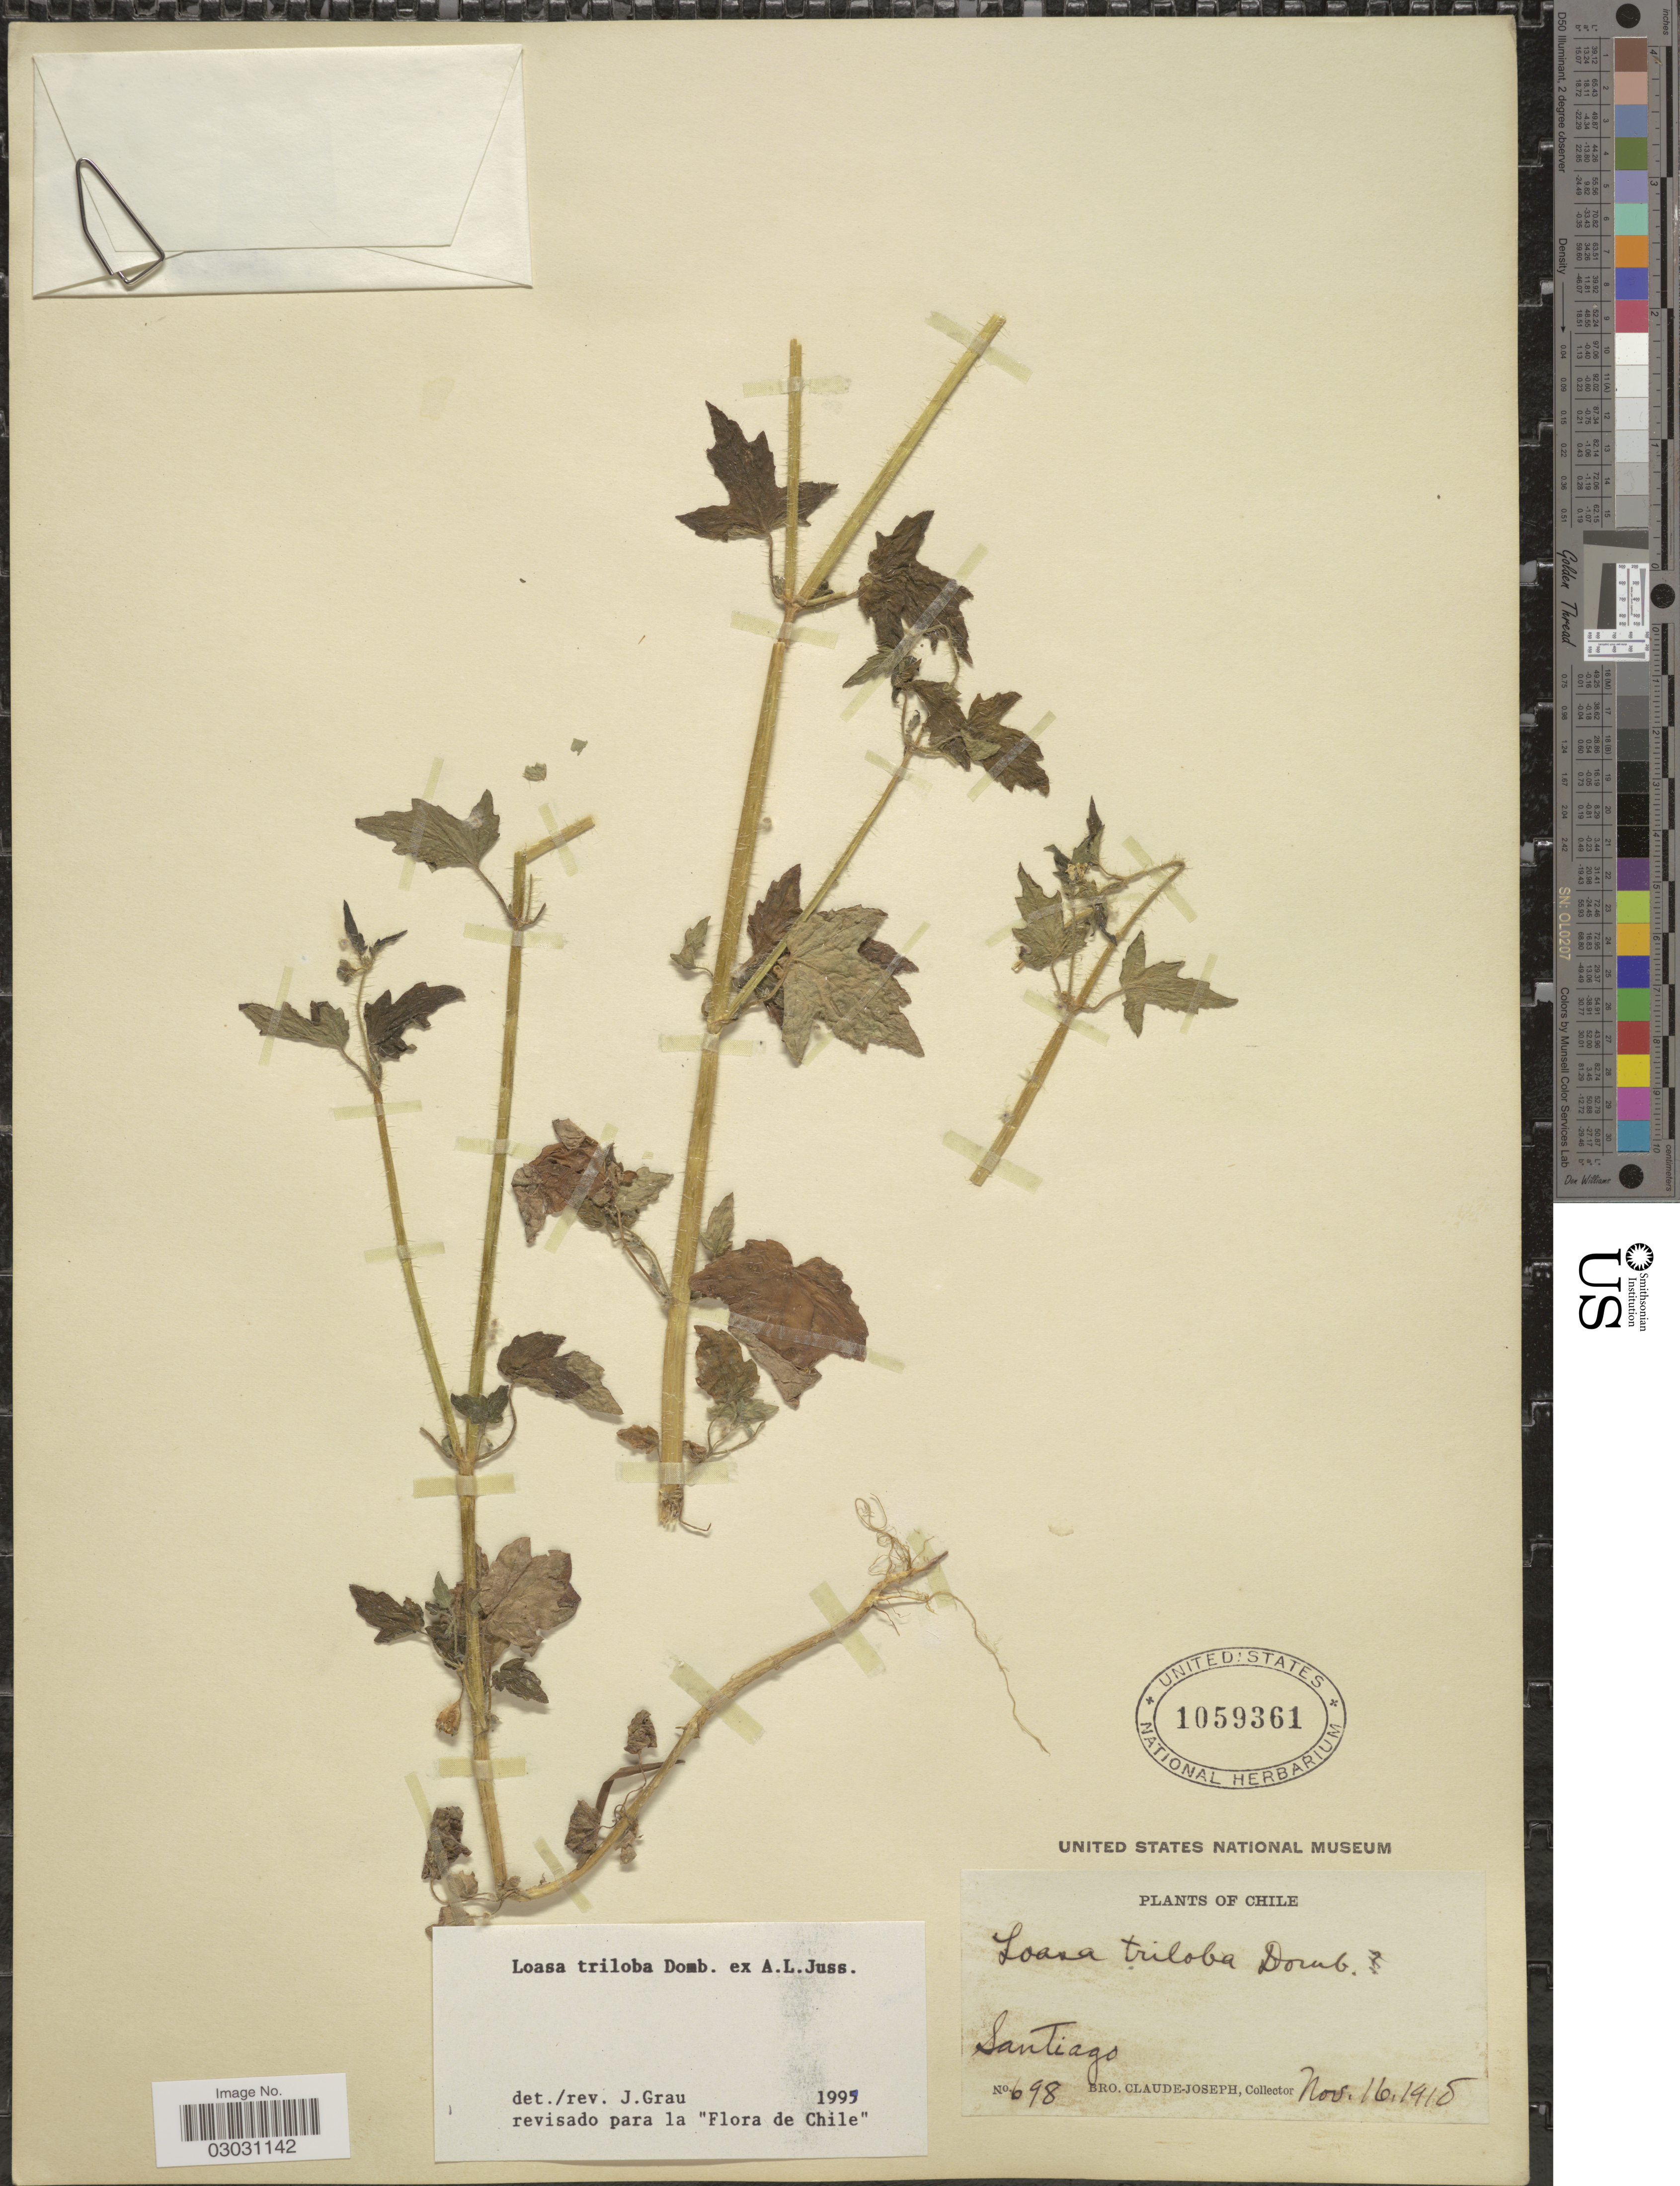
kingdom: Plantae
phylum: Tracheophyta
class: Magnoliopsida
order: Cornales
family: Loasaceae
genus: Loasa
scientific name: Loasa triloba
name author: Dombey ex Juss.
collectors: Bro. Claude-Joseph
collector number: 698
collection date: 1918-11-16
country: Chile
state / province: Región Metropolitana (RM)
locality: Santiago.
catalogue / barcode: US 1059361